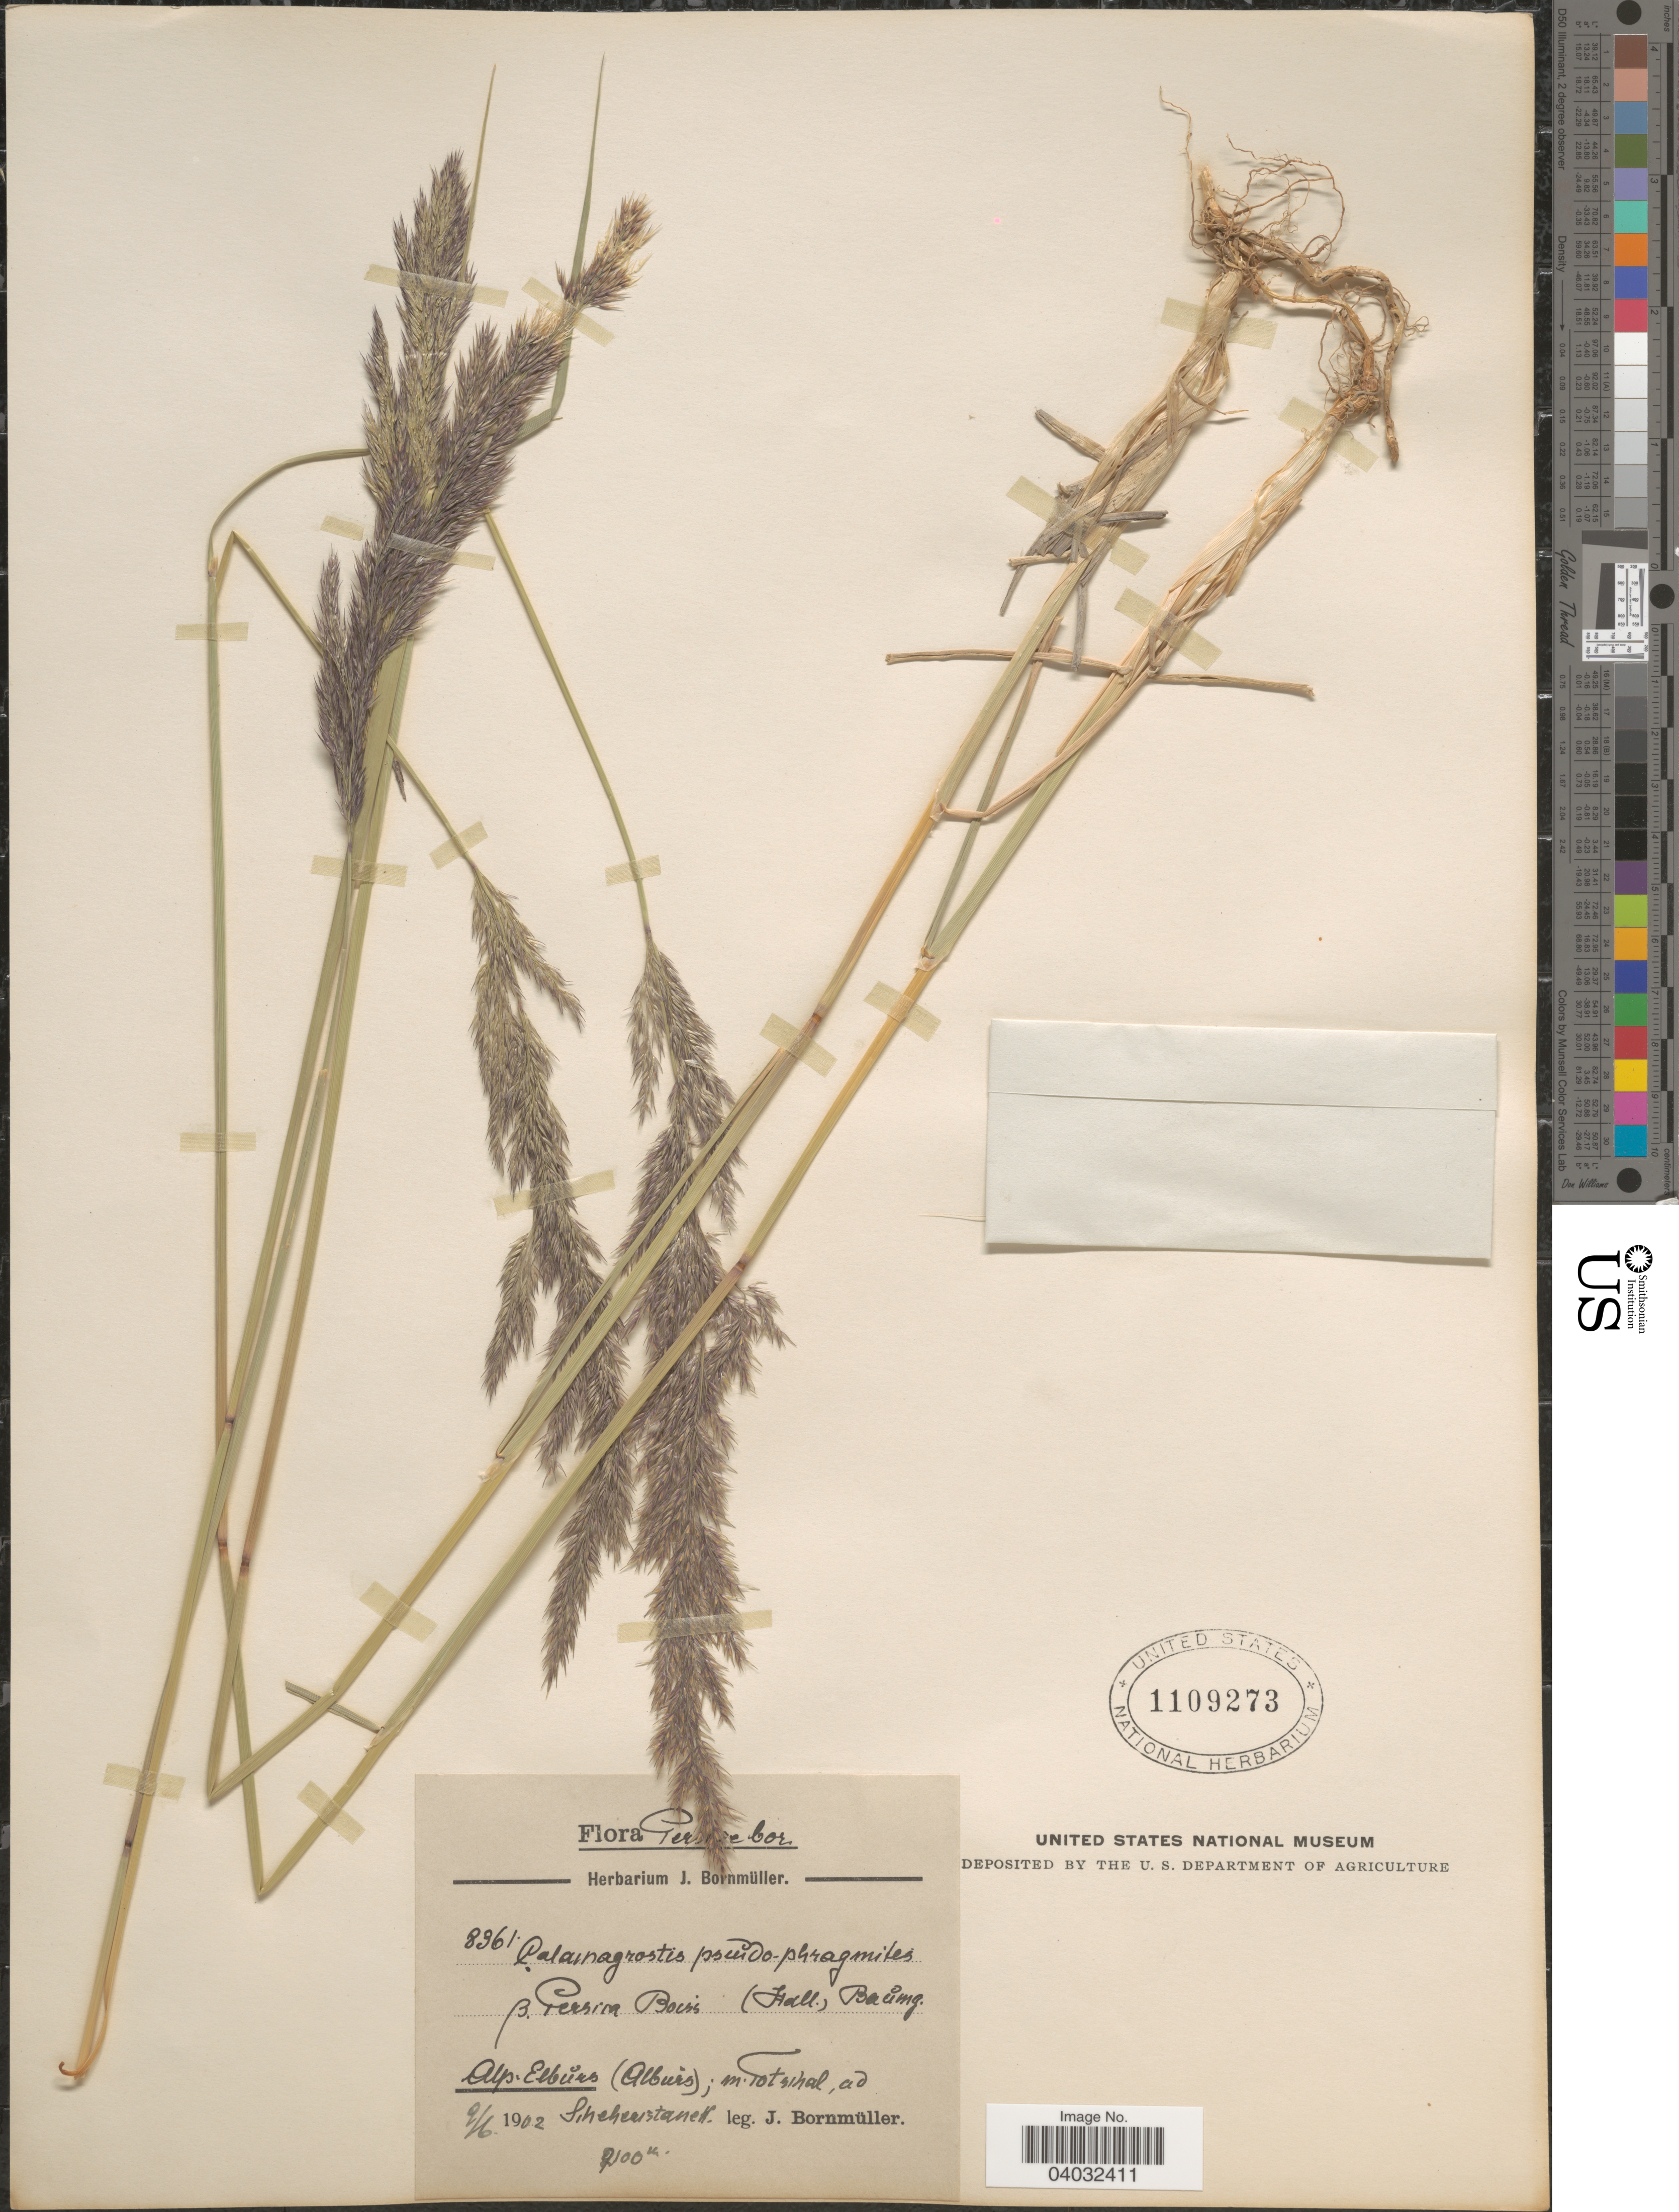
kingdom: Plantae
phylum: Tracheophyta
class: Liliopsida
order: Poales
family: Poaceae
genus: Calamagrostis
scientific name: Calamagrostis pseudophragmites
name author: (Haller f.) Koeler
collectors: J. Bornmüller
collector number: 8361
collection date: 1902-06-02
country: Iran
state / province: Alborz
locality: Persiae bor. Alp. Elbůrs (Alburs); m. Totschal, ad Scheheristanek.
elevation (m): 2100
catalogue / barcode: US 1109273